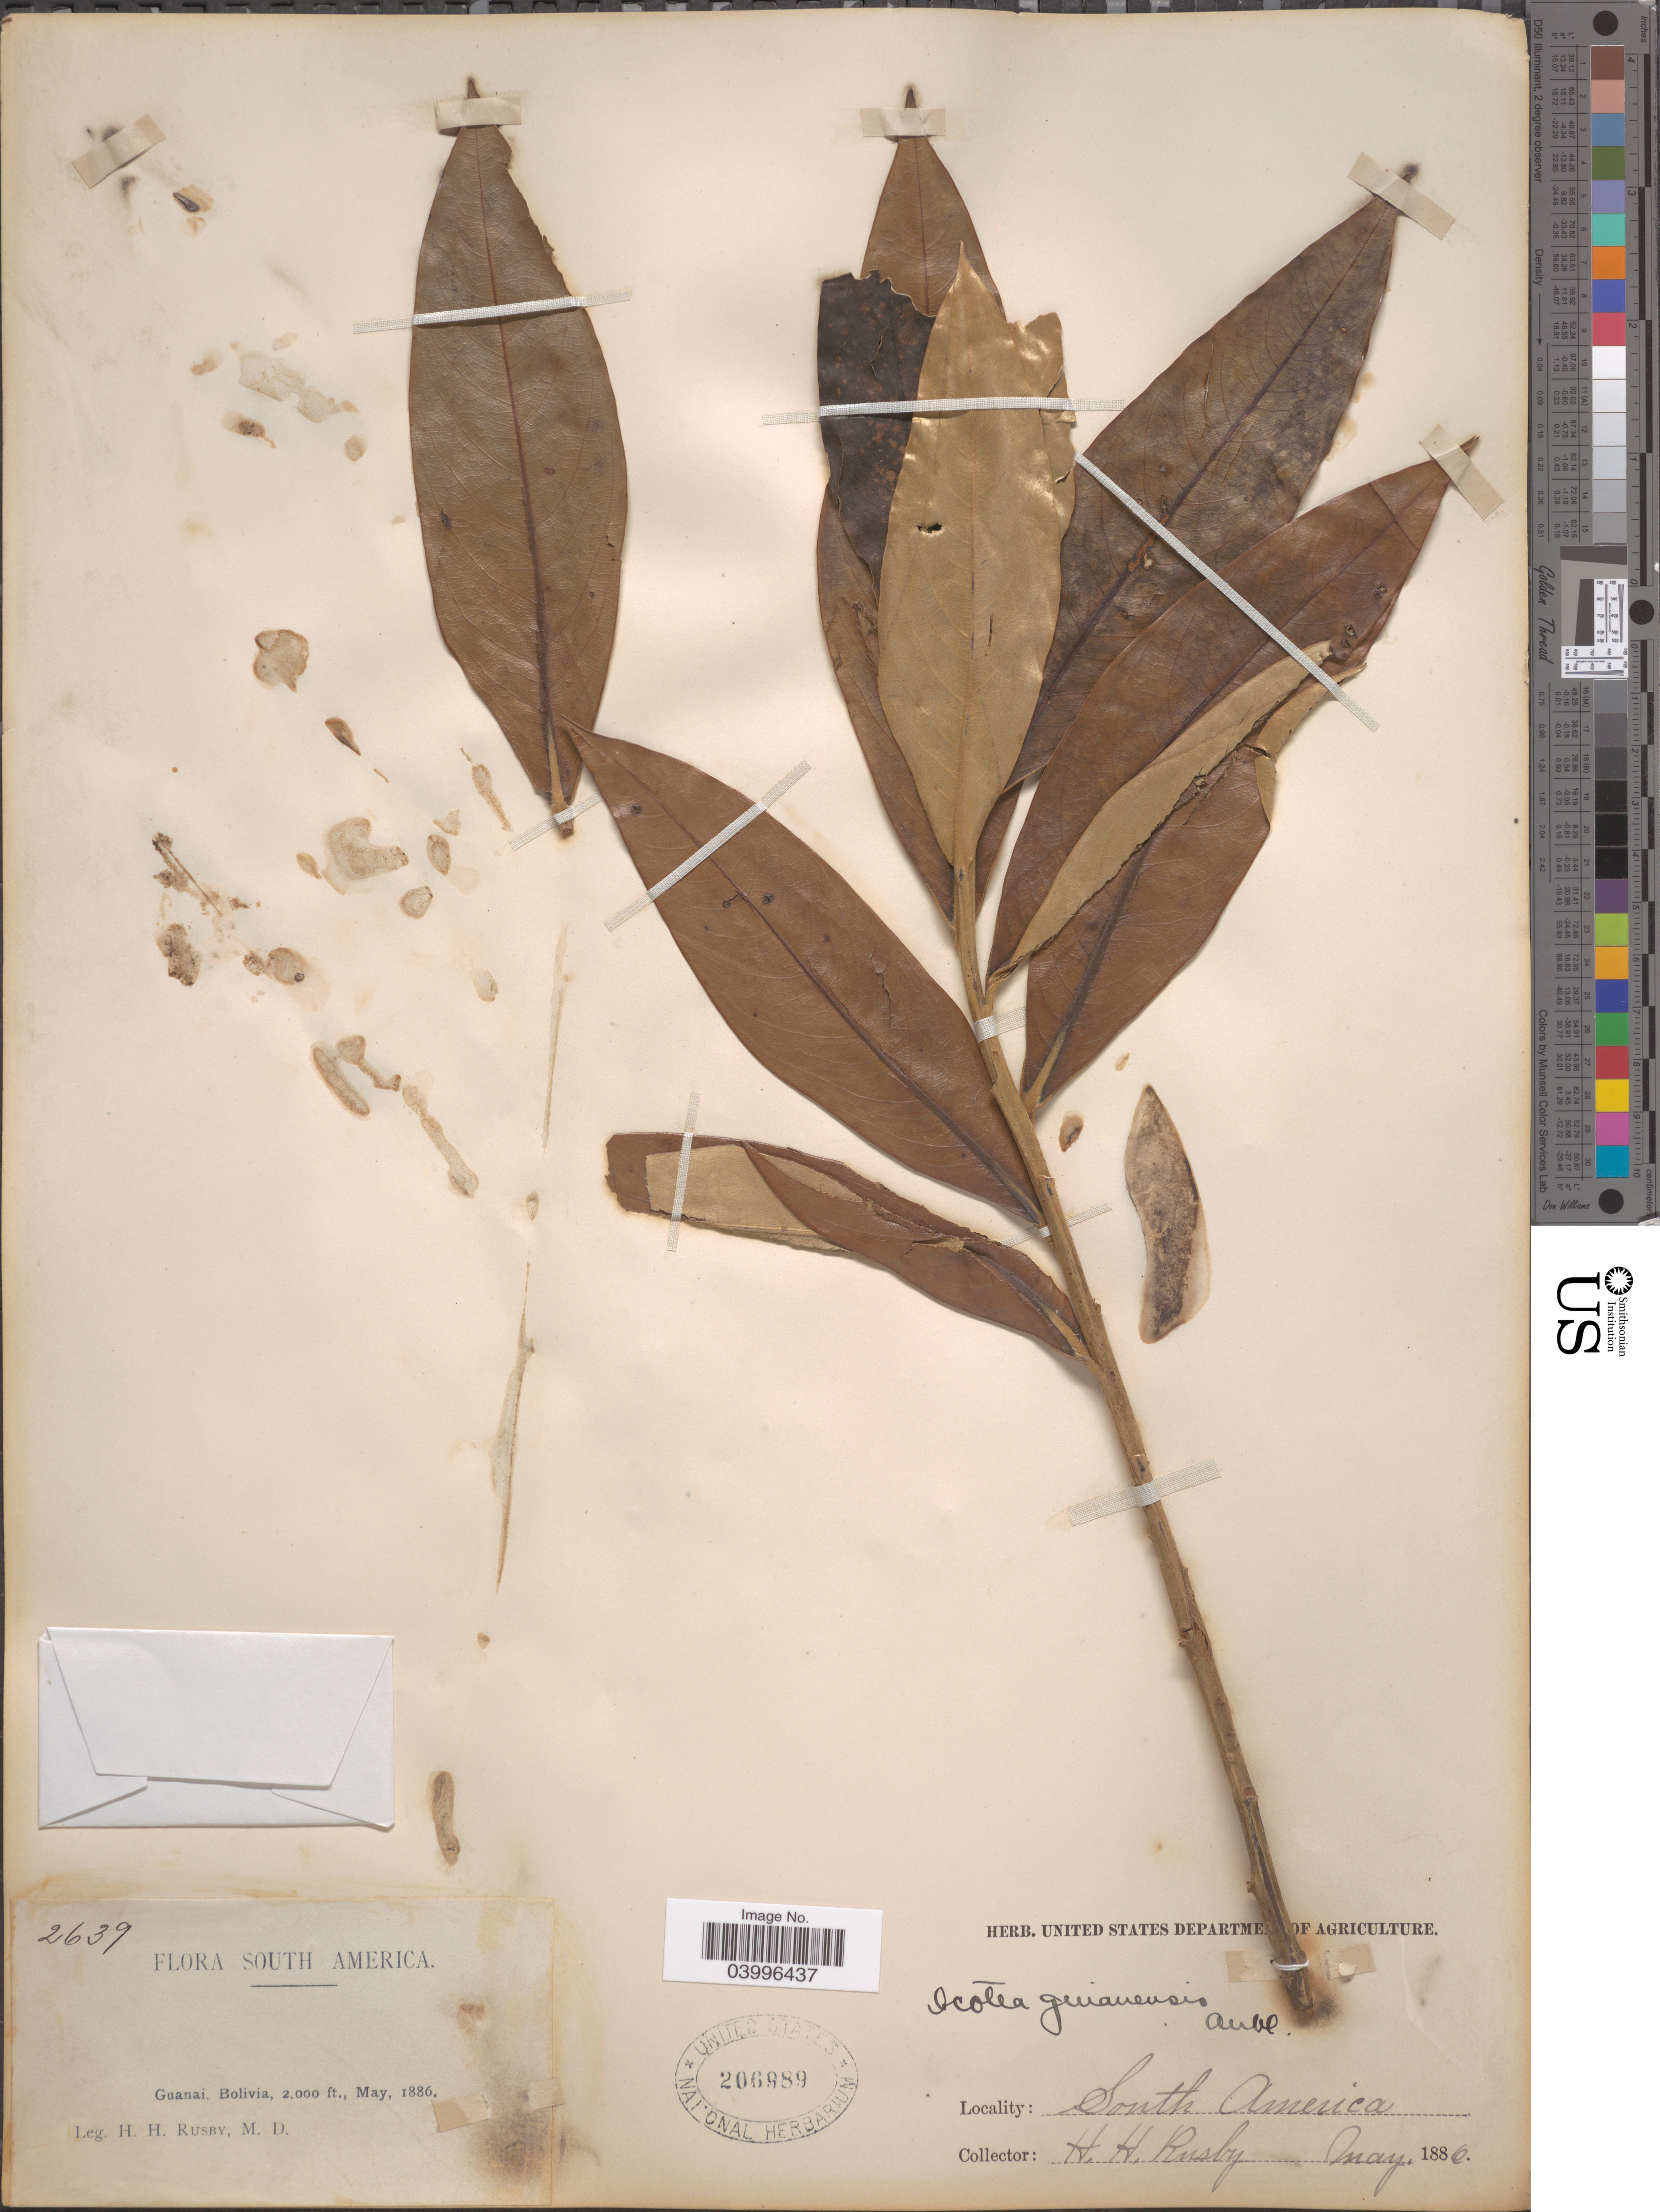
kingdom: Plantae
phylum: Tracheophyta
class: Magnoliopsida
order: Laurales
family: Lauraceae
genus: Ocotea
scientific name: Ocotea guianensis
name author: Aubl.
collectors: H. H. Rusby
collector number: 2639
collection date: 1886-05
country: Bolivia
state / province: La Páz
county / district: Larecaja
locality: Guanay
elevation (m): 610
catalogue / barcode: US 206989